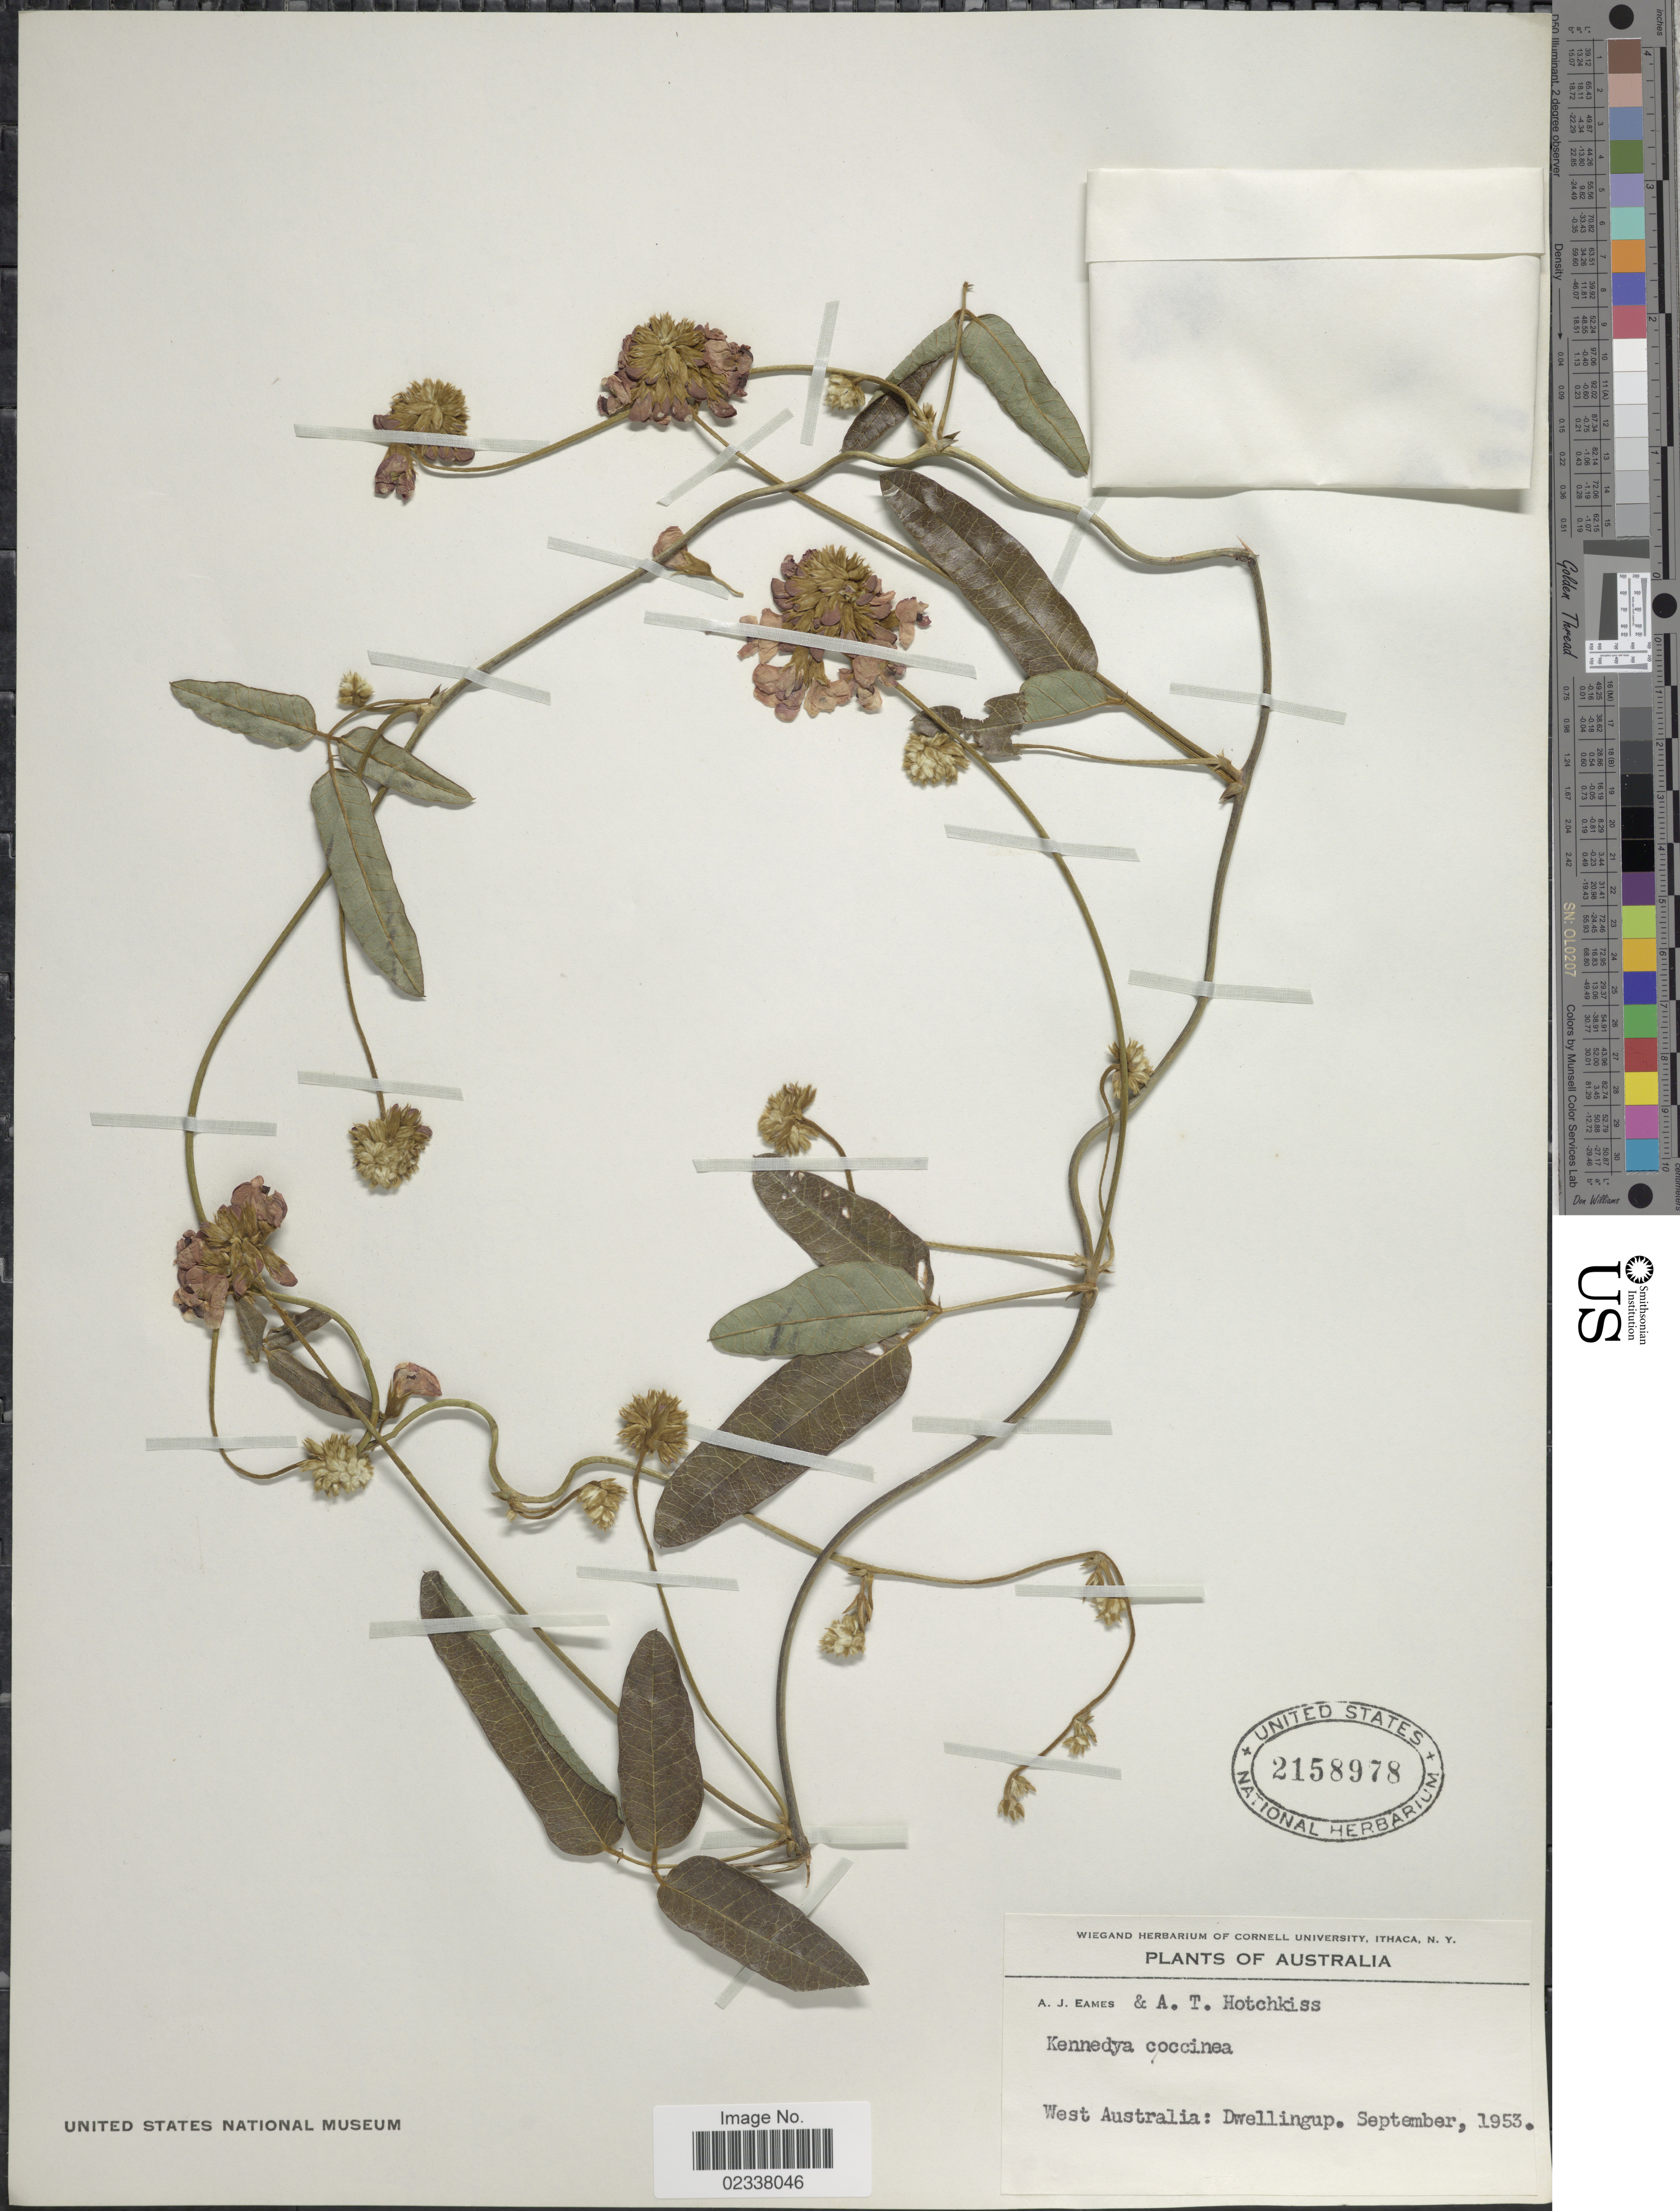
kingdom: Plantae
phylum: Tracheophyta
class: Magnoliopsida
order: Fabales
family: Fabaceae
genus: Kennedia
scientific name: Kennedia coccinea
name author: (Curtis) Vent.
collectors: A. J. Eames & A. Hotchkiss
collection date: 1953-09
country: Australia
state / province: Western Australia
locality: Dwellingup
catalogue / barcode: US 2158978